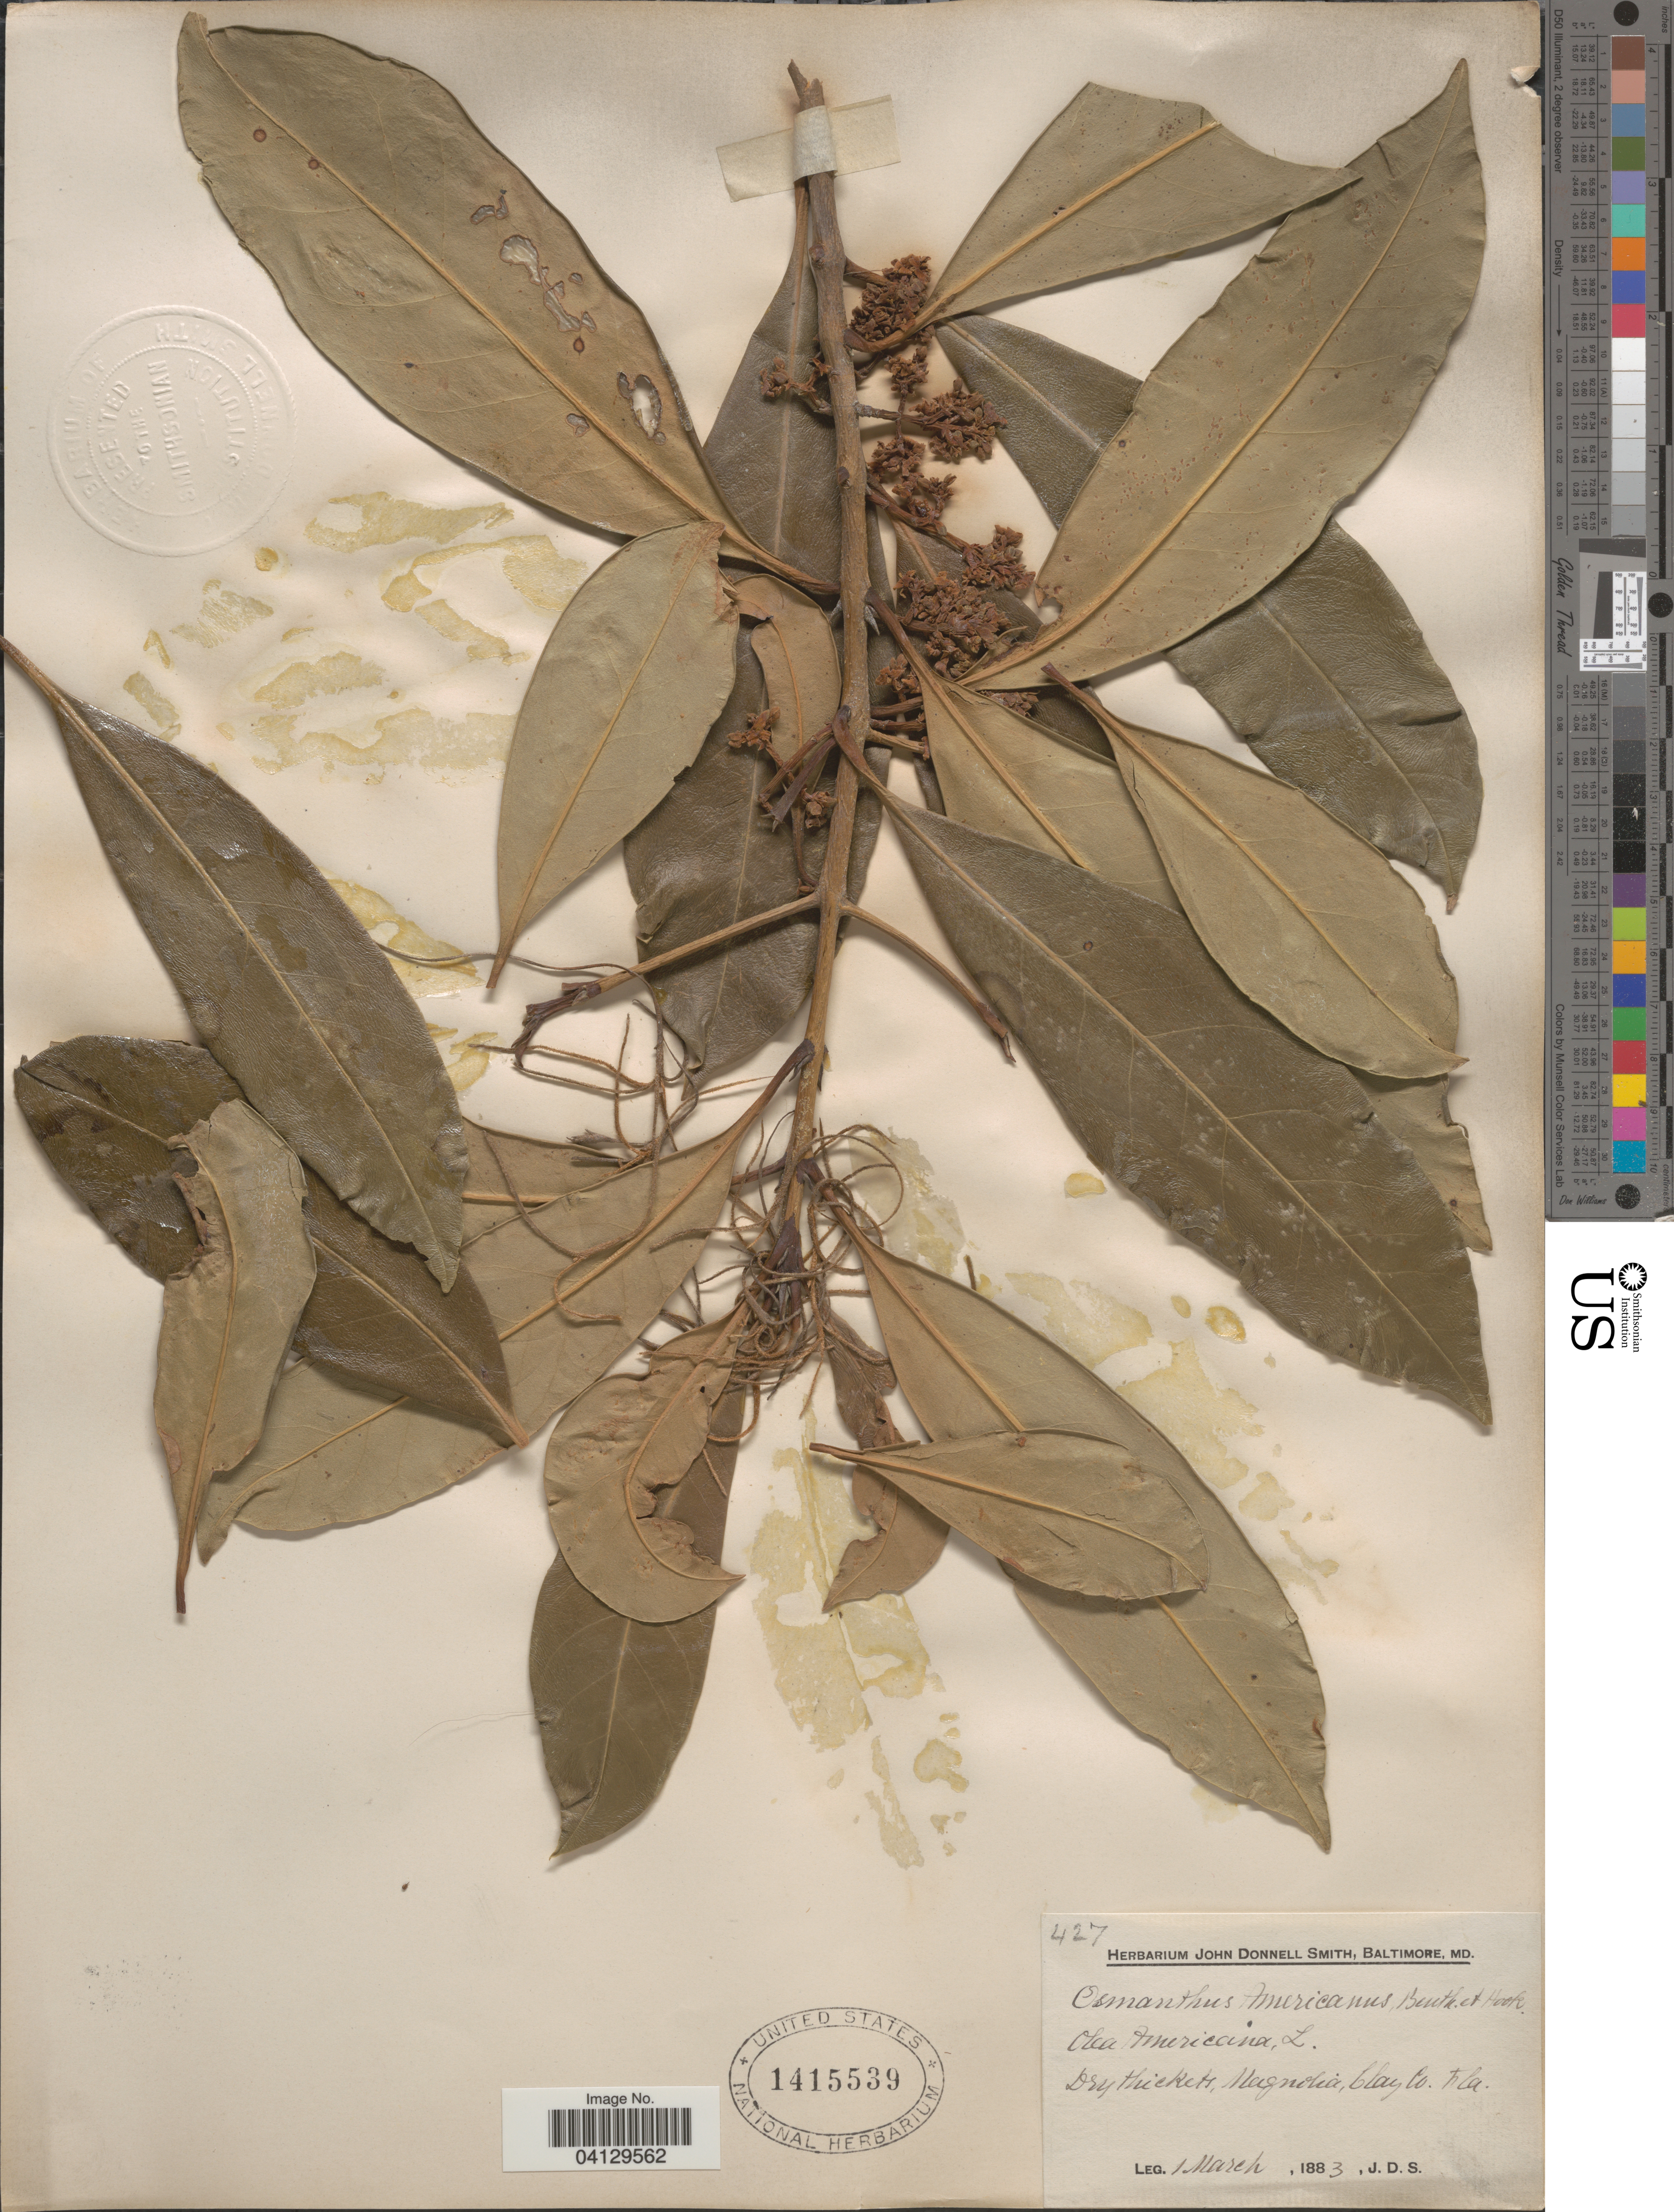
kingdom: Plantae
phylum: Tracheophyta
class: Magnoliopsida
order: Lamiales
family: Oleaceae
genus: Osmanthus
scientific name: Osmanthus americanus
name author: (L.) A. Gray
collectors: J. Donnell Smith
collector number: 427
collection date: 1883-03-01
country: United States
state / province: Florida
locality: Magnolia, Clay Co.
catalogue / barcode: US 1415539